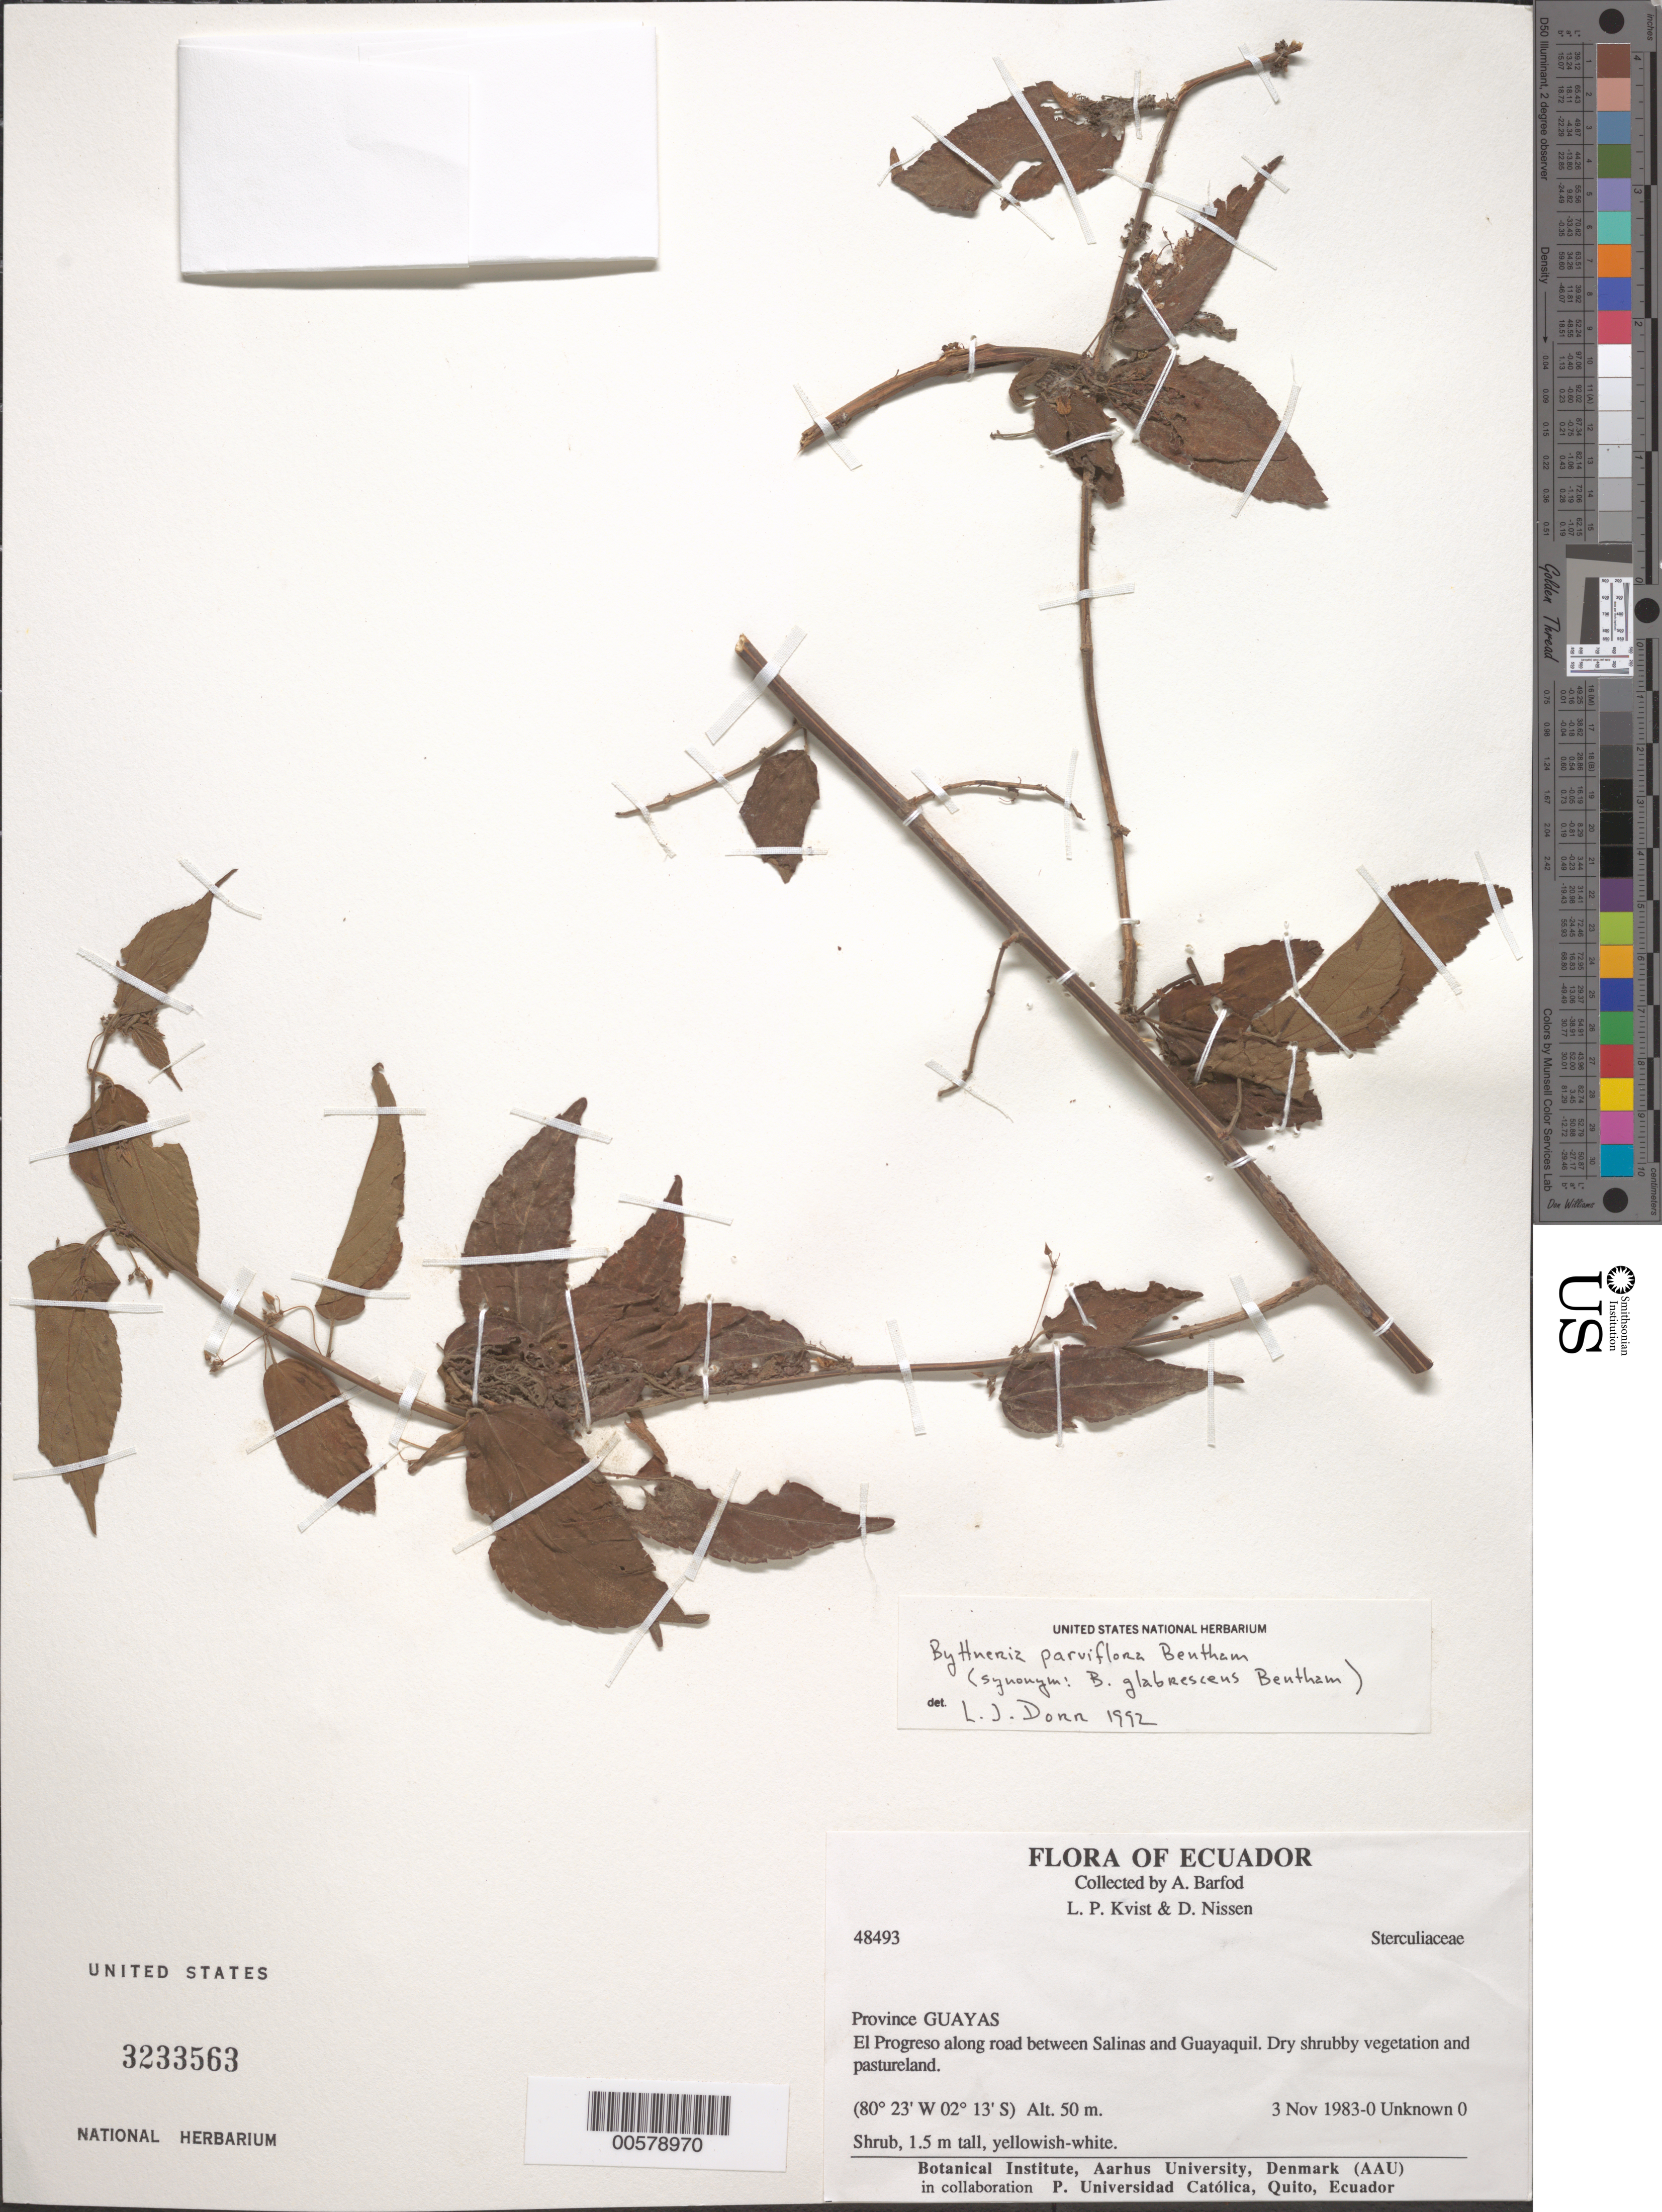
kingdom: Plantae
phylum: Tracheophyta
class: Magnoliopsida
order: Malvales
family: Malvaceae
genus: Byttneria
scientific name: Byttneria parviflora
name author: Benth.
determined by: Dorr, L. J., (BOT), Smithsonian Institution - National Museum of Natural History (UNITED STATES)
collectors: A. S, Barfod, L. P. Kvist & D. Nissen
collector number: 48493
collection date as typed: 03 Nov 1983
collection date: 1983-11-03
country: Ecuador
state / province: Guayas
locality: El Progreso along road between Salinas and Guayaquil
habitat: Dry shrubby vegetation and pastureland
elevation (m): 50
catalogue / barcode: US 3233563